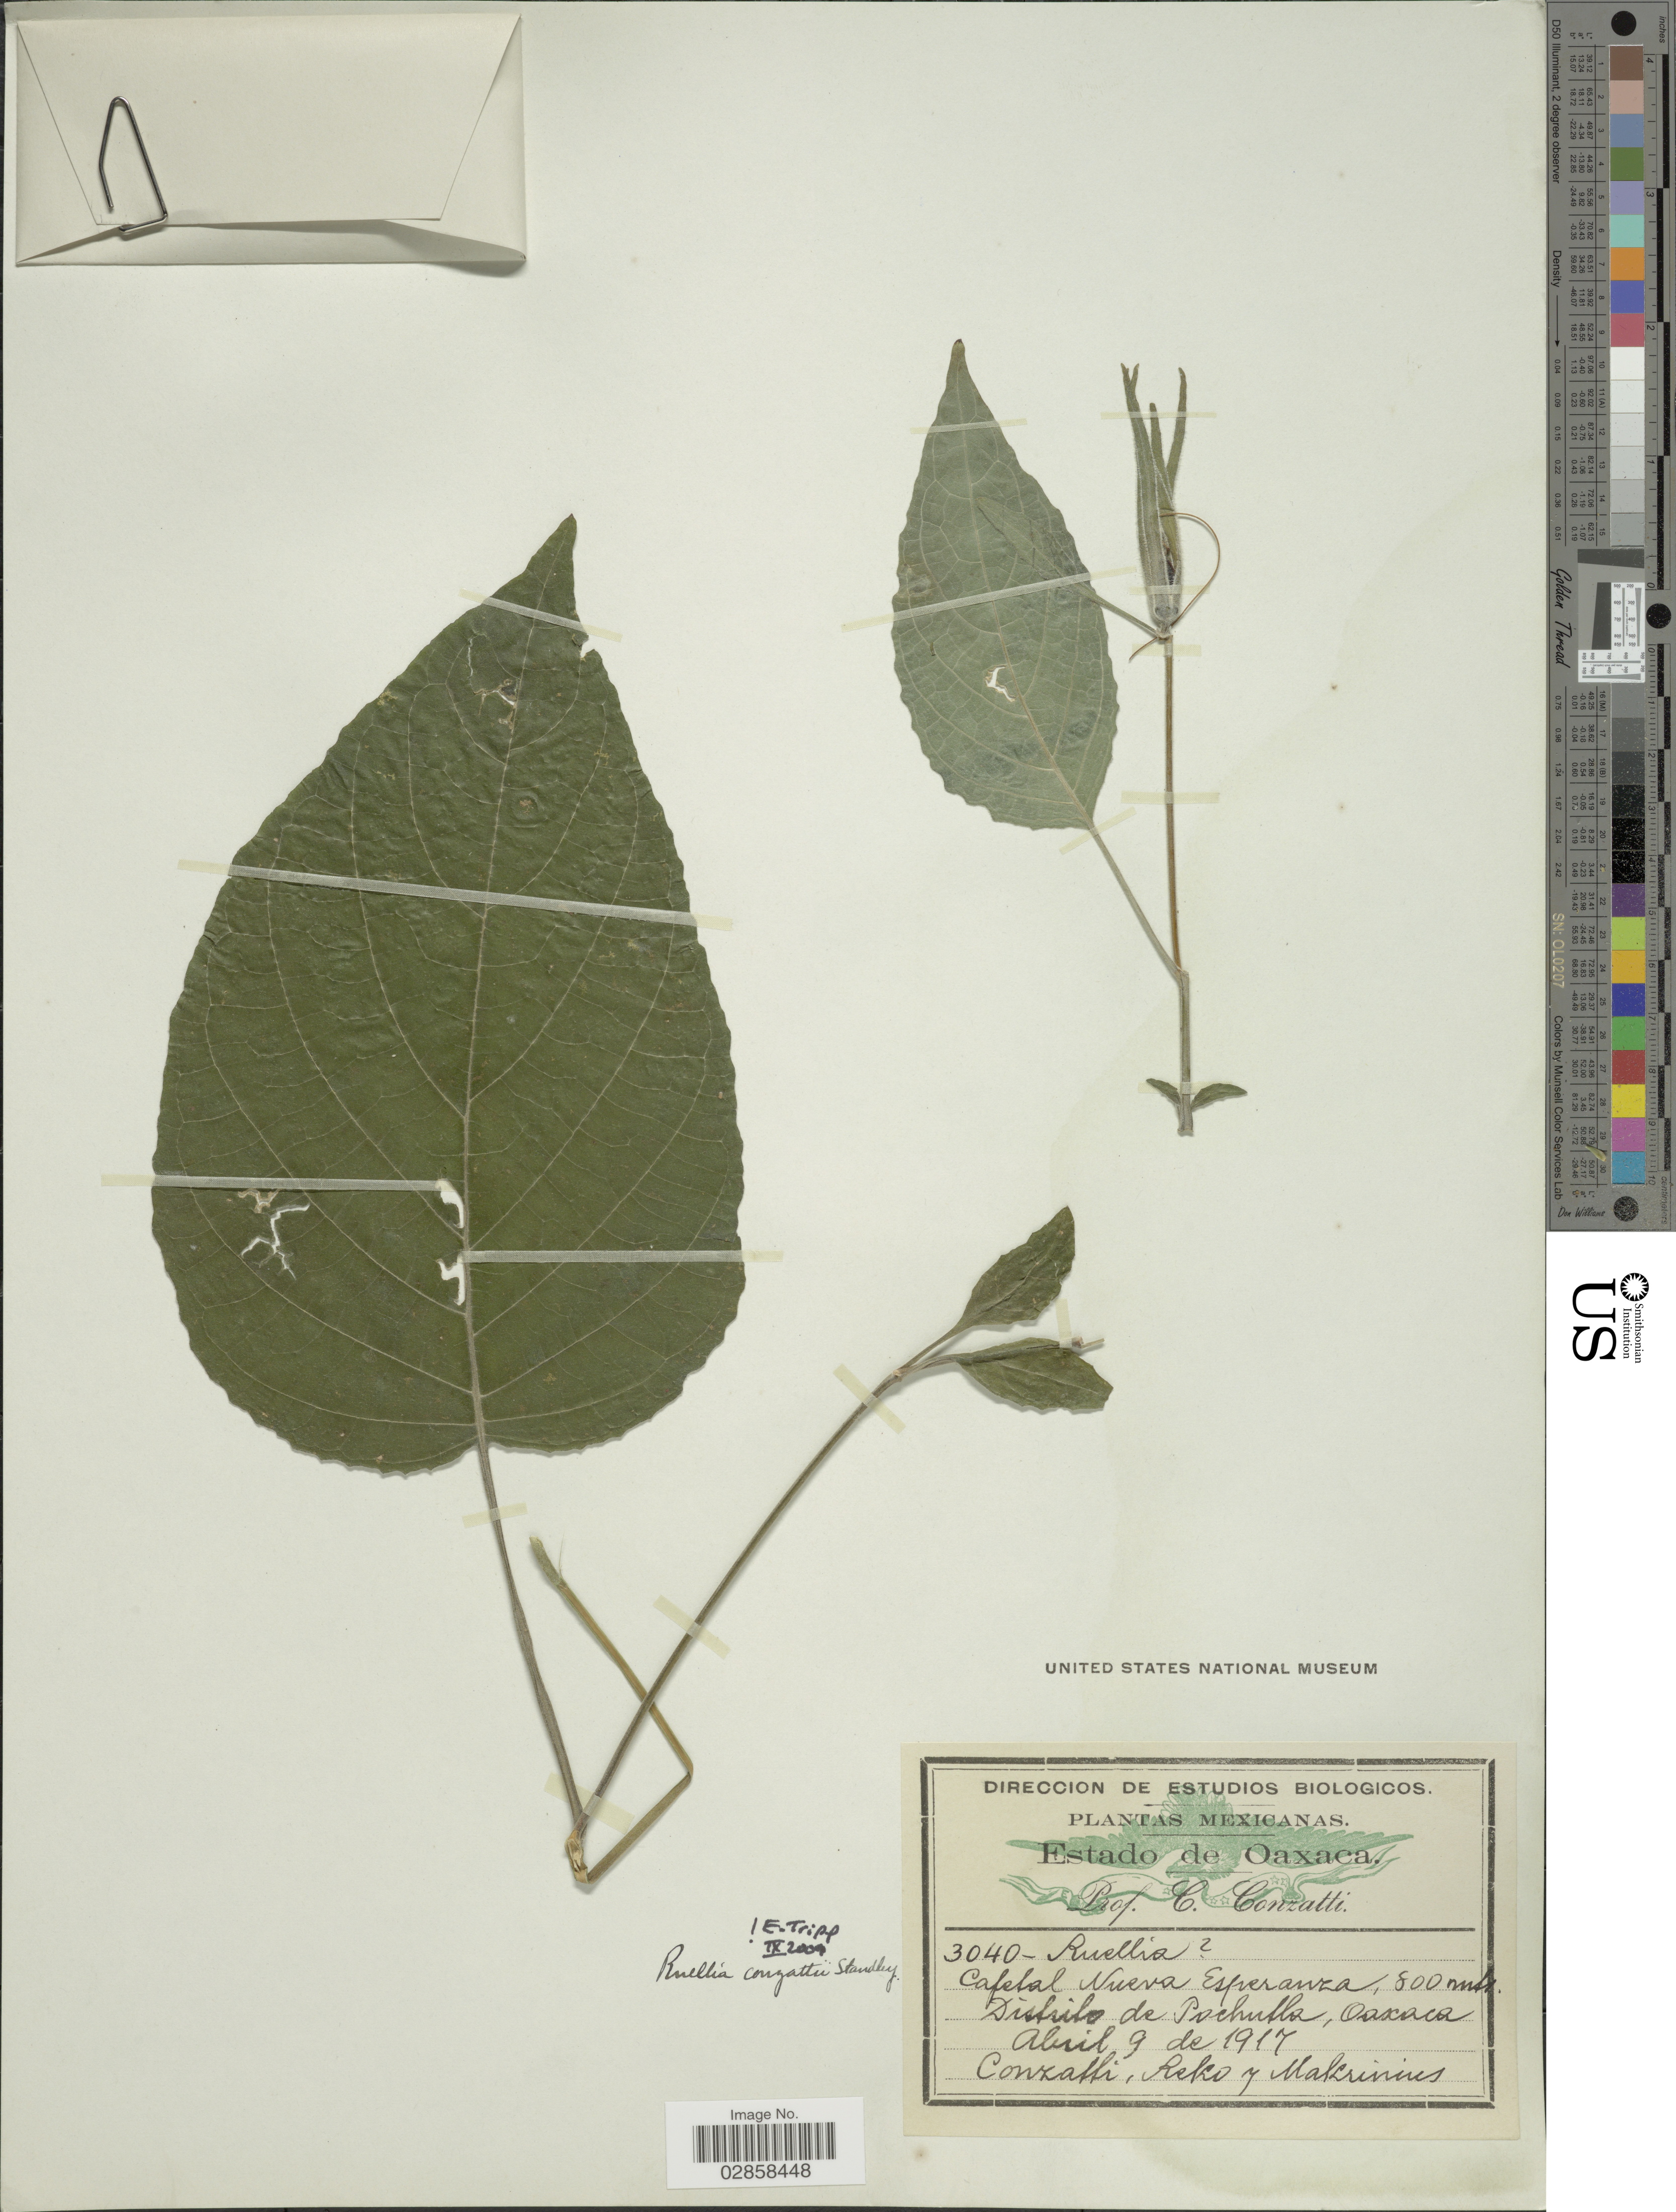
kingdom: Plantae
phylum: Tracheophyta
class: Magnoliopsida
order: Lamiales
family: Acanthaceae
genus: Ruellia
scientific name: Ruellia conzattii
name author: Standl.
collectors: C. Conzatti, -. Reko & -. Makrinius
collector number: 3040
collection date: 1917-04-09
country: Mexico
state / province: Oaxaca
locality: Cafetkal Nueva Esperanza. Distrito de Pachulla.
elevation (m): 800